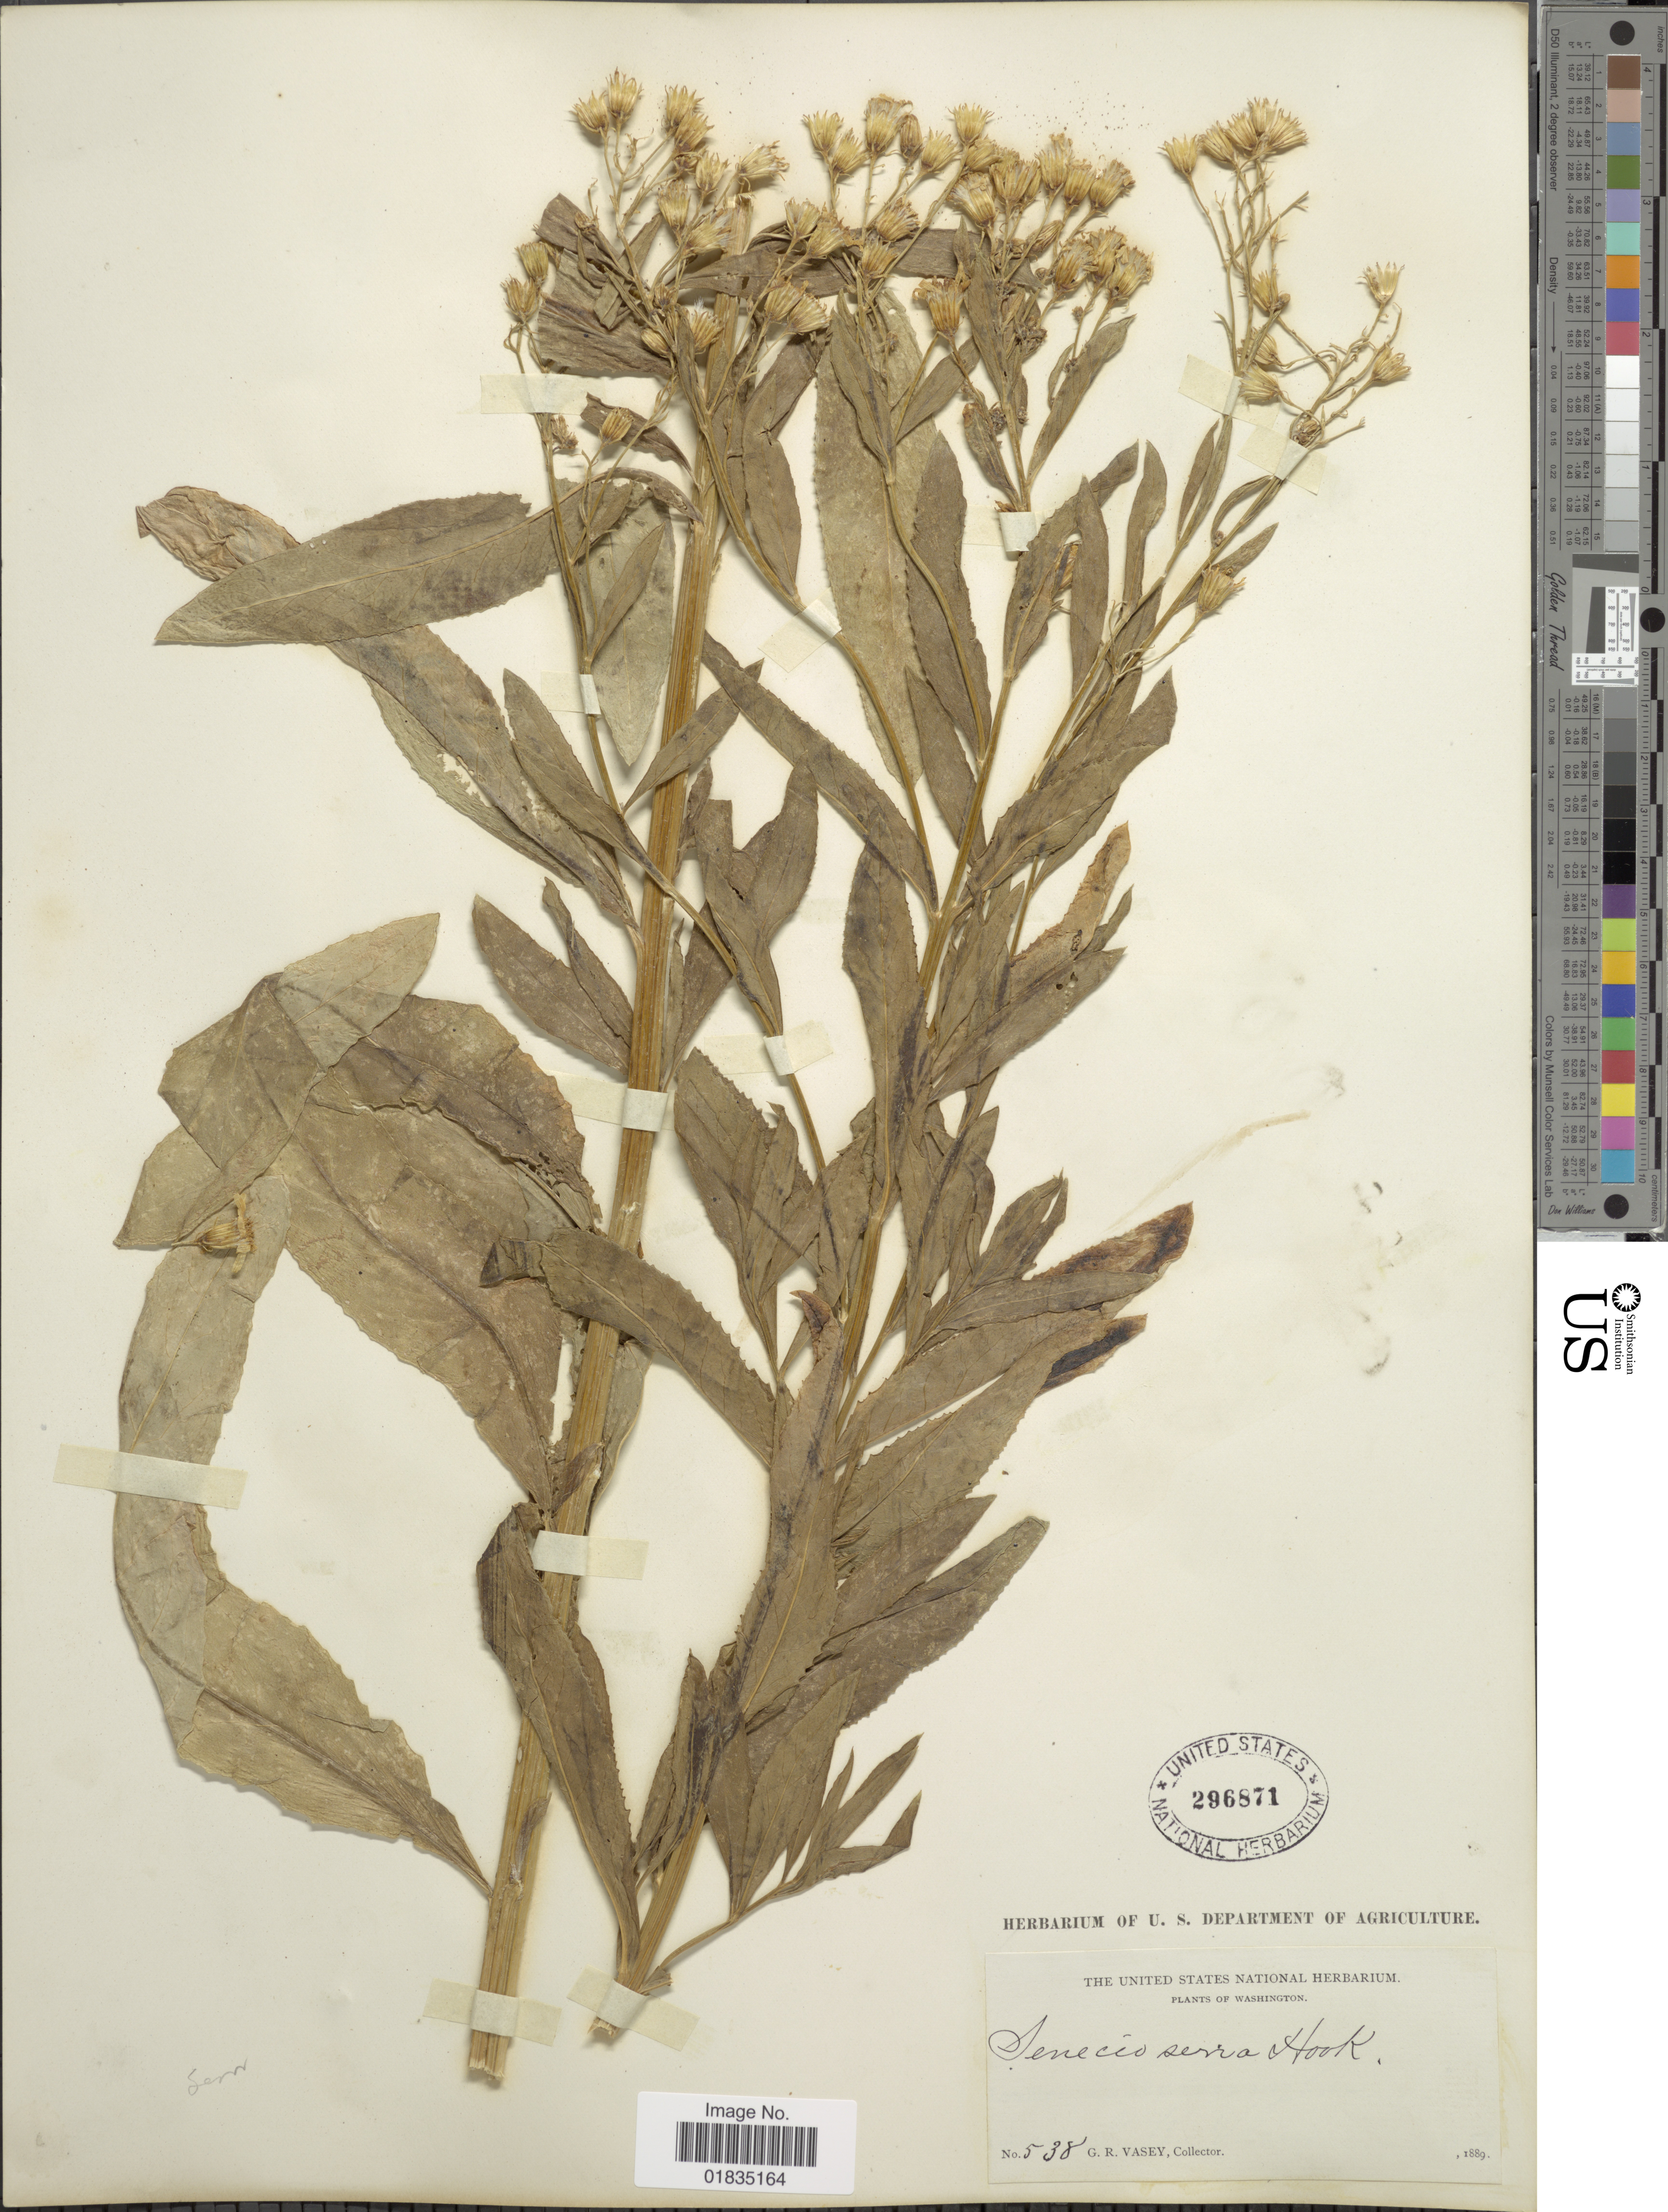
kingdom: Plantae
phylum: Tracheophyta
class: Magnoliopsida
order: Asterales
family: Asteraceae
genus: Senecio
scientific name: Senecio serra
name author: Hook.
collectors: G. R. Vasey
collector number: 538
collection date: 1889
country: United States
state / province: Washington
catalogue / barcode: US 296871